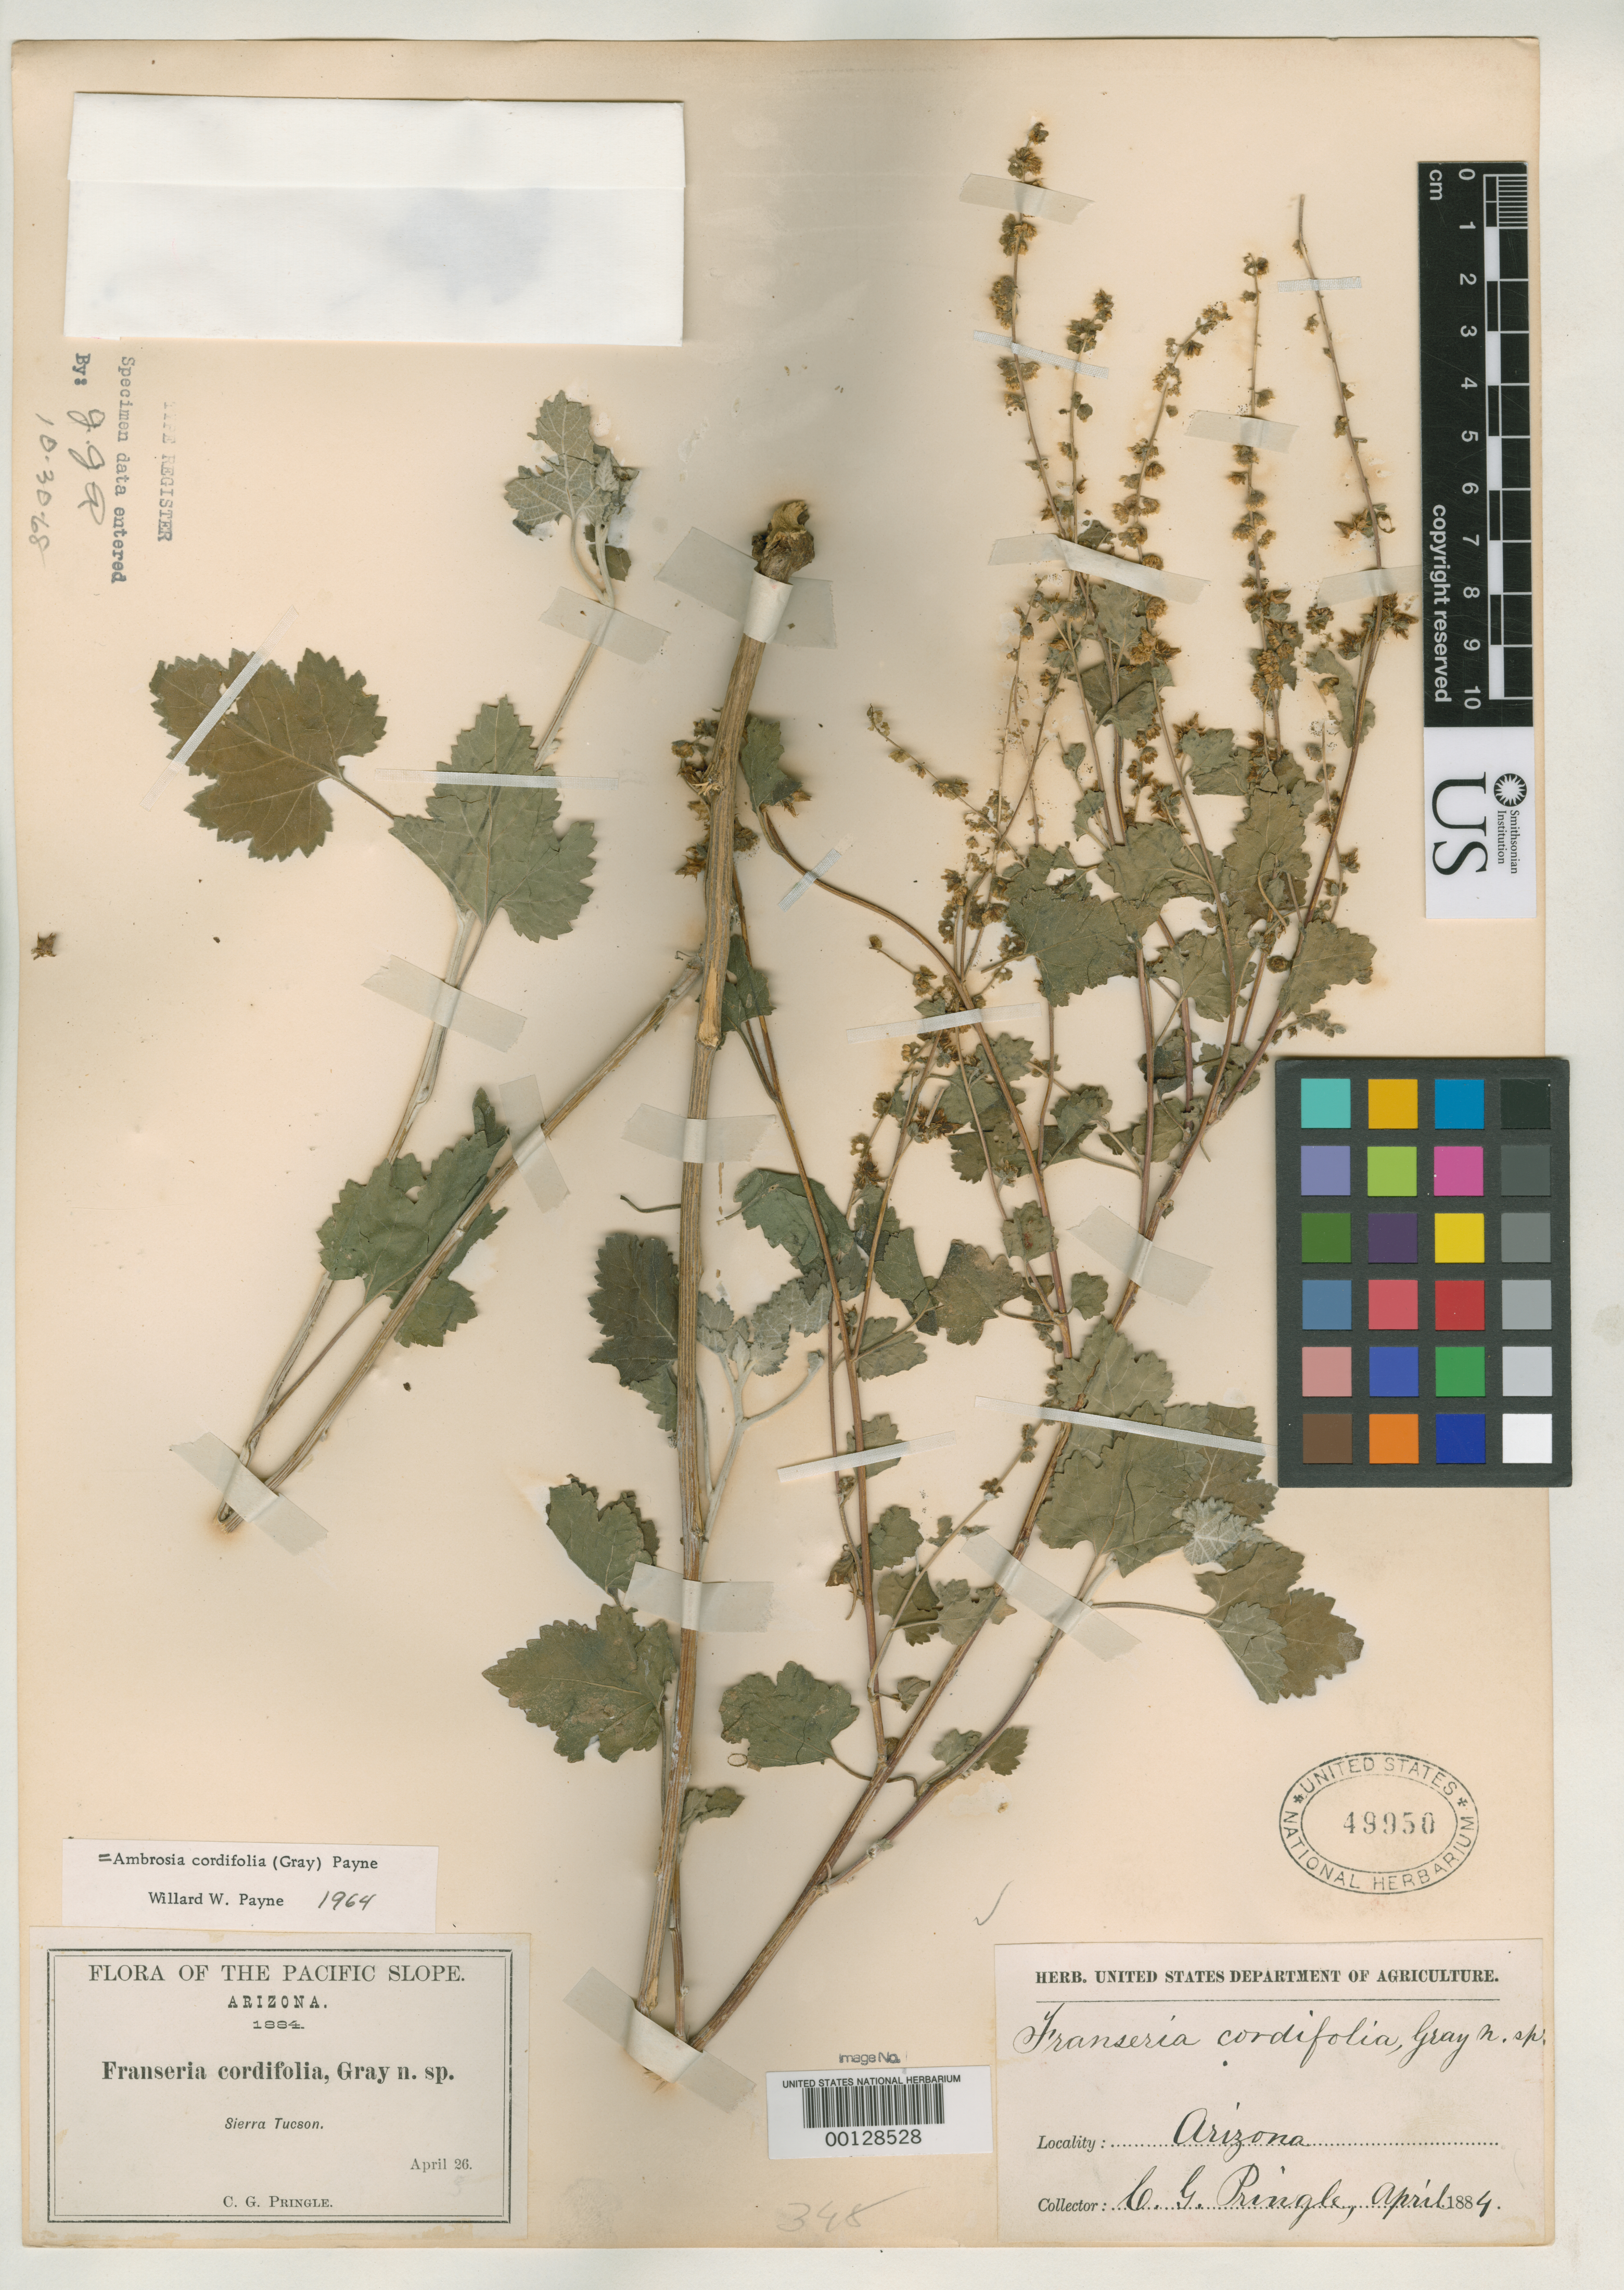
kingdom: Plantae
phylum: Tracheophyta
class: Magnoliopsida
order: Asterales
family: Asteraceae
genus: Franseria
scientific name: Franseria cordifolia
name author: A. Gray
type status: Type Collection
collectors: C. G. Pringle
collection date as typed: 26 Apr 1884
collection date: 1884-04-26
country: United States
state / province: Arizona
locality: Sierra Tucson.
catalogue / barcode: US 49950